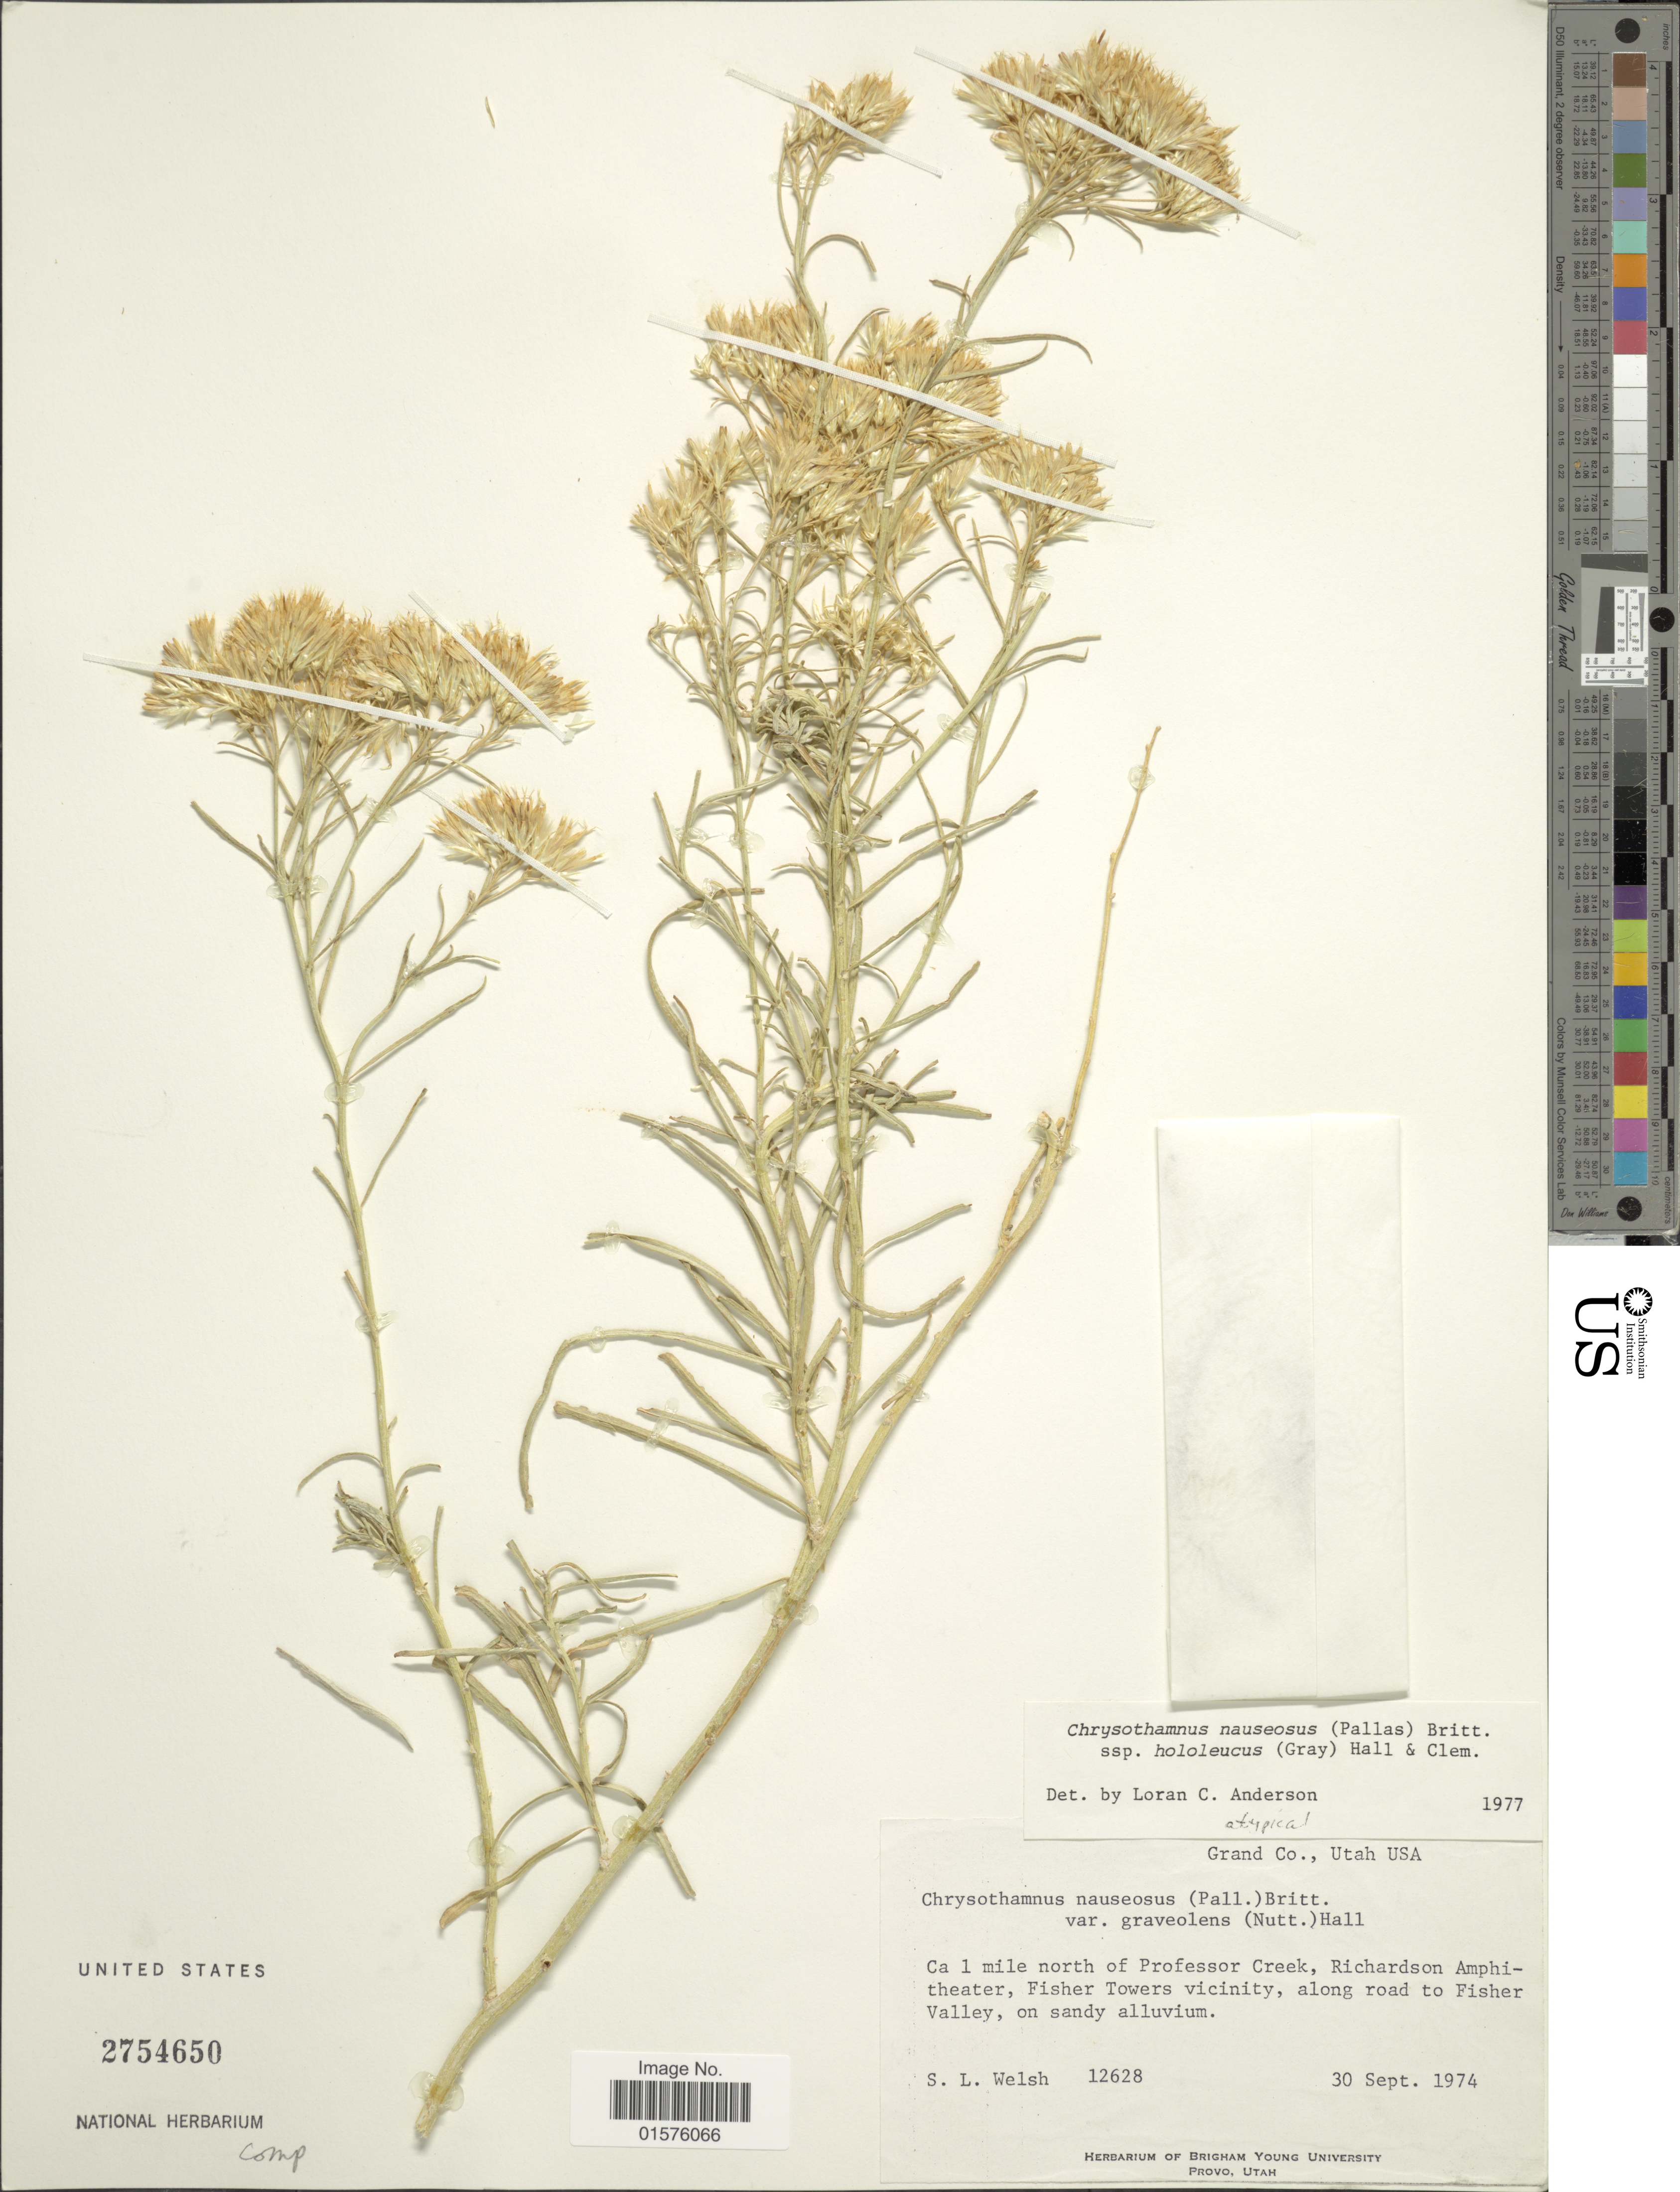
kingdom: Plantae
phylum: Tracheophyta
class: Magnoliopsida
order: Asterales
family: Asteraceae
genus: Ericameria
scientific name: Ericameria nauseosa var. hololeuca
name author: (A. Gray) G.L. Nesom & G.I. Baird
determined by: Urbatsch, Lowell E., Curator (LSU), Louisiana State University (UNITED STATES)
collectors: S. Welsh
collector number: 12628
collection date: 1974-09-30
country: United States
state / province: Utah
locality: Grand Co., ca 1 mile north of Professor Creek, Richardson Amphitheater, Fisher Towers vicinity, along road to Fisher Valley.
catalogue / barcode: US 2754650